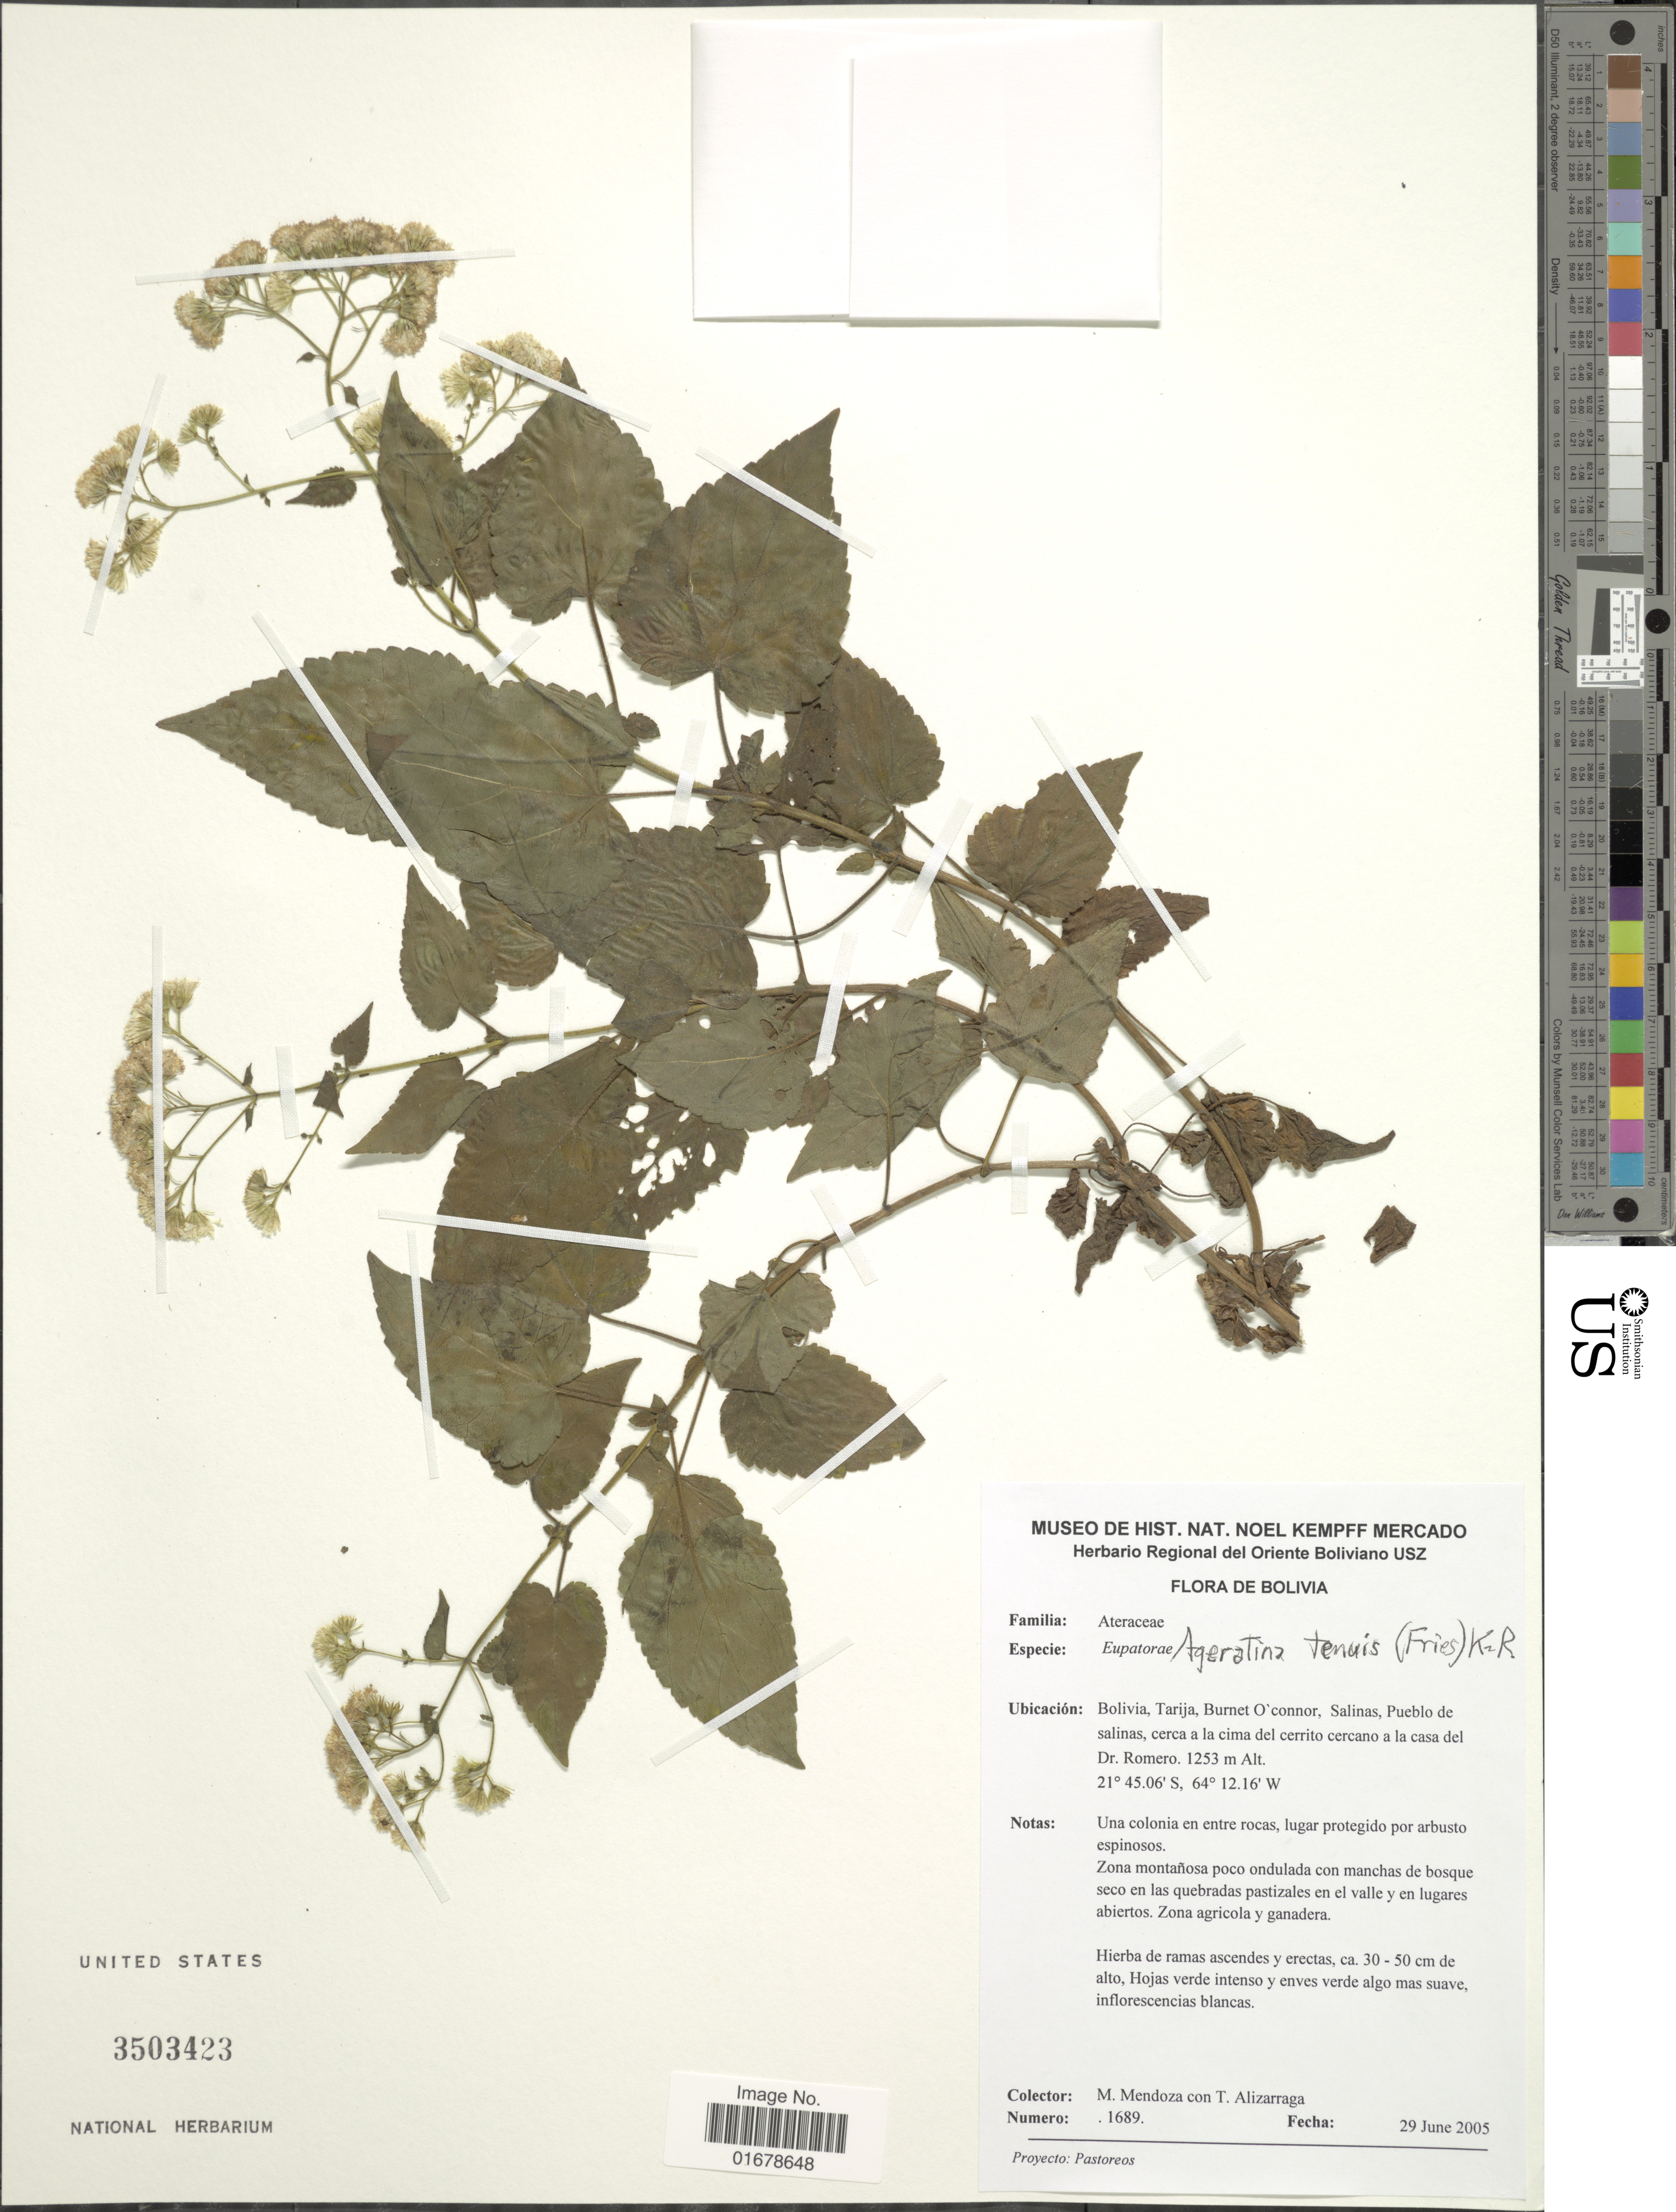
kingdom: Plantae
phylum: Tracheophyta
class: Magnoliopsida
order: Asterales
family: Asteraceae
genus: Ageratina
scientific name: Ageratina tenuis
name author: (R.E. Fr.) R.M. King & H. Rob.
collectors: M. Mendoza & T. Alizarraga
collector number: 1689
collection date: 2005-06-29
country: Bolivia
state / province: Tarija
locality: Tarija, Burnet O' Conner, Salinas, Pueblo de salinas, cerca a la cima del cerrito cercano a la casa del Dr. Romero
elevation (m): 1253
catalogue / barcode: US 3503423